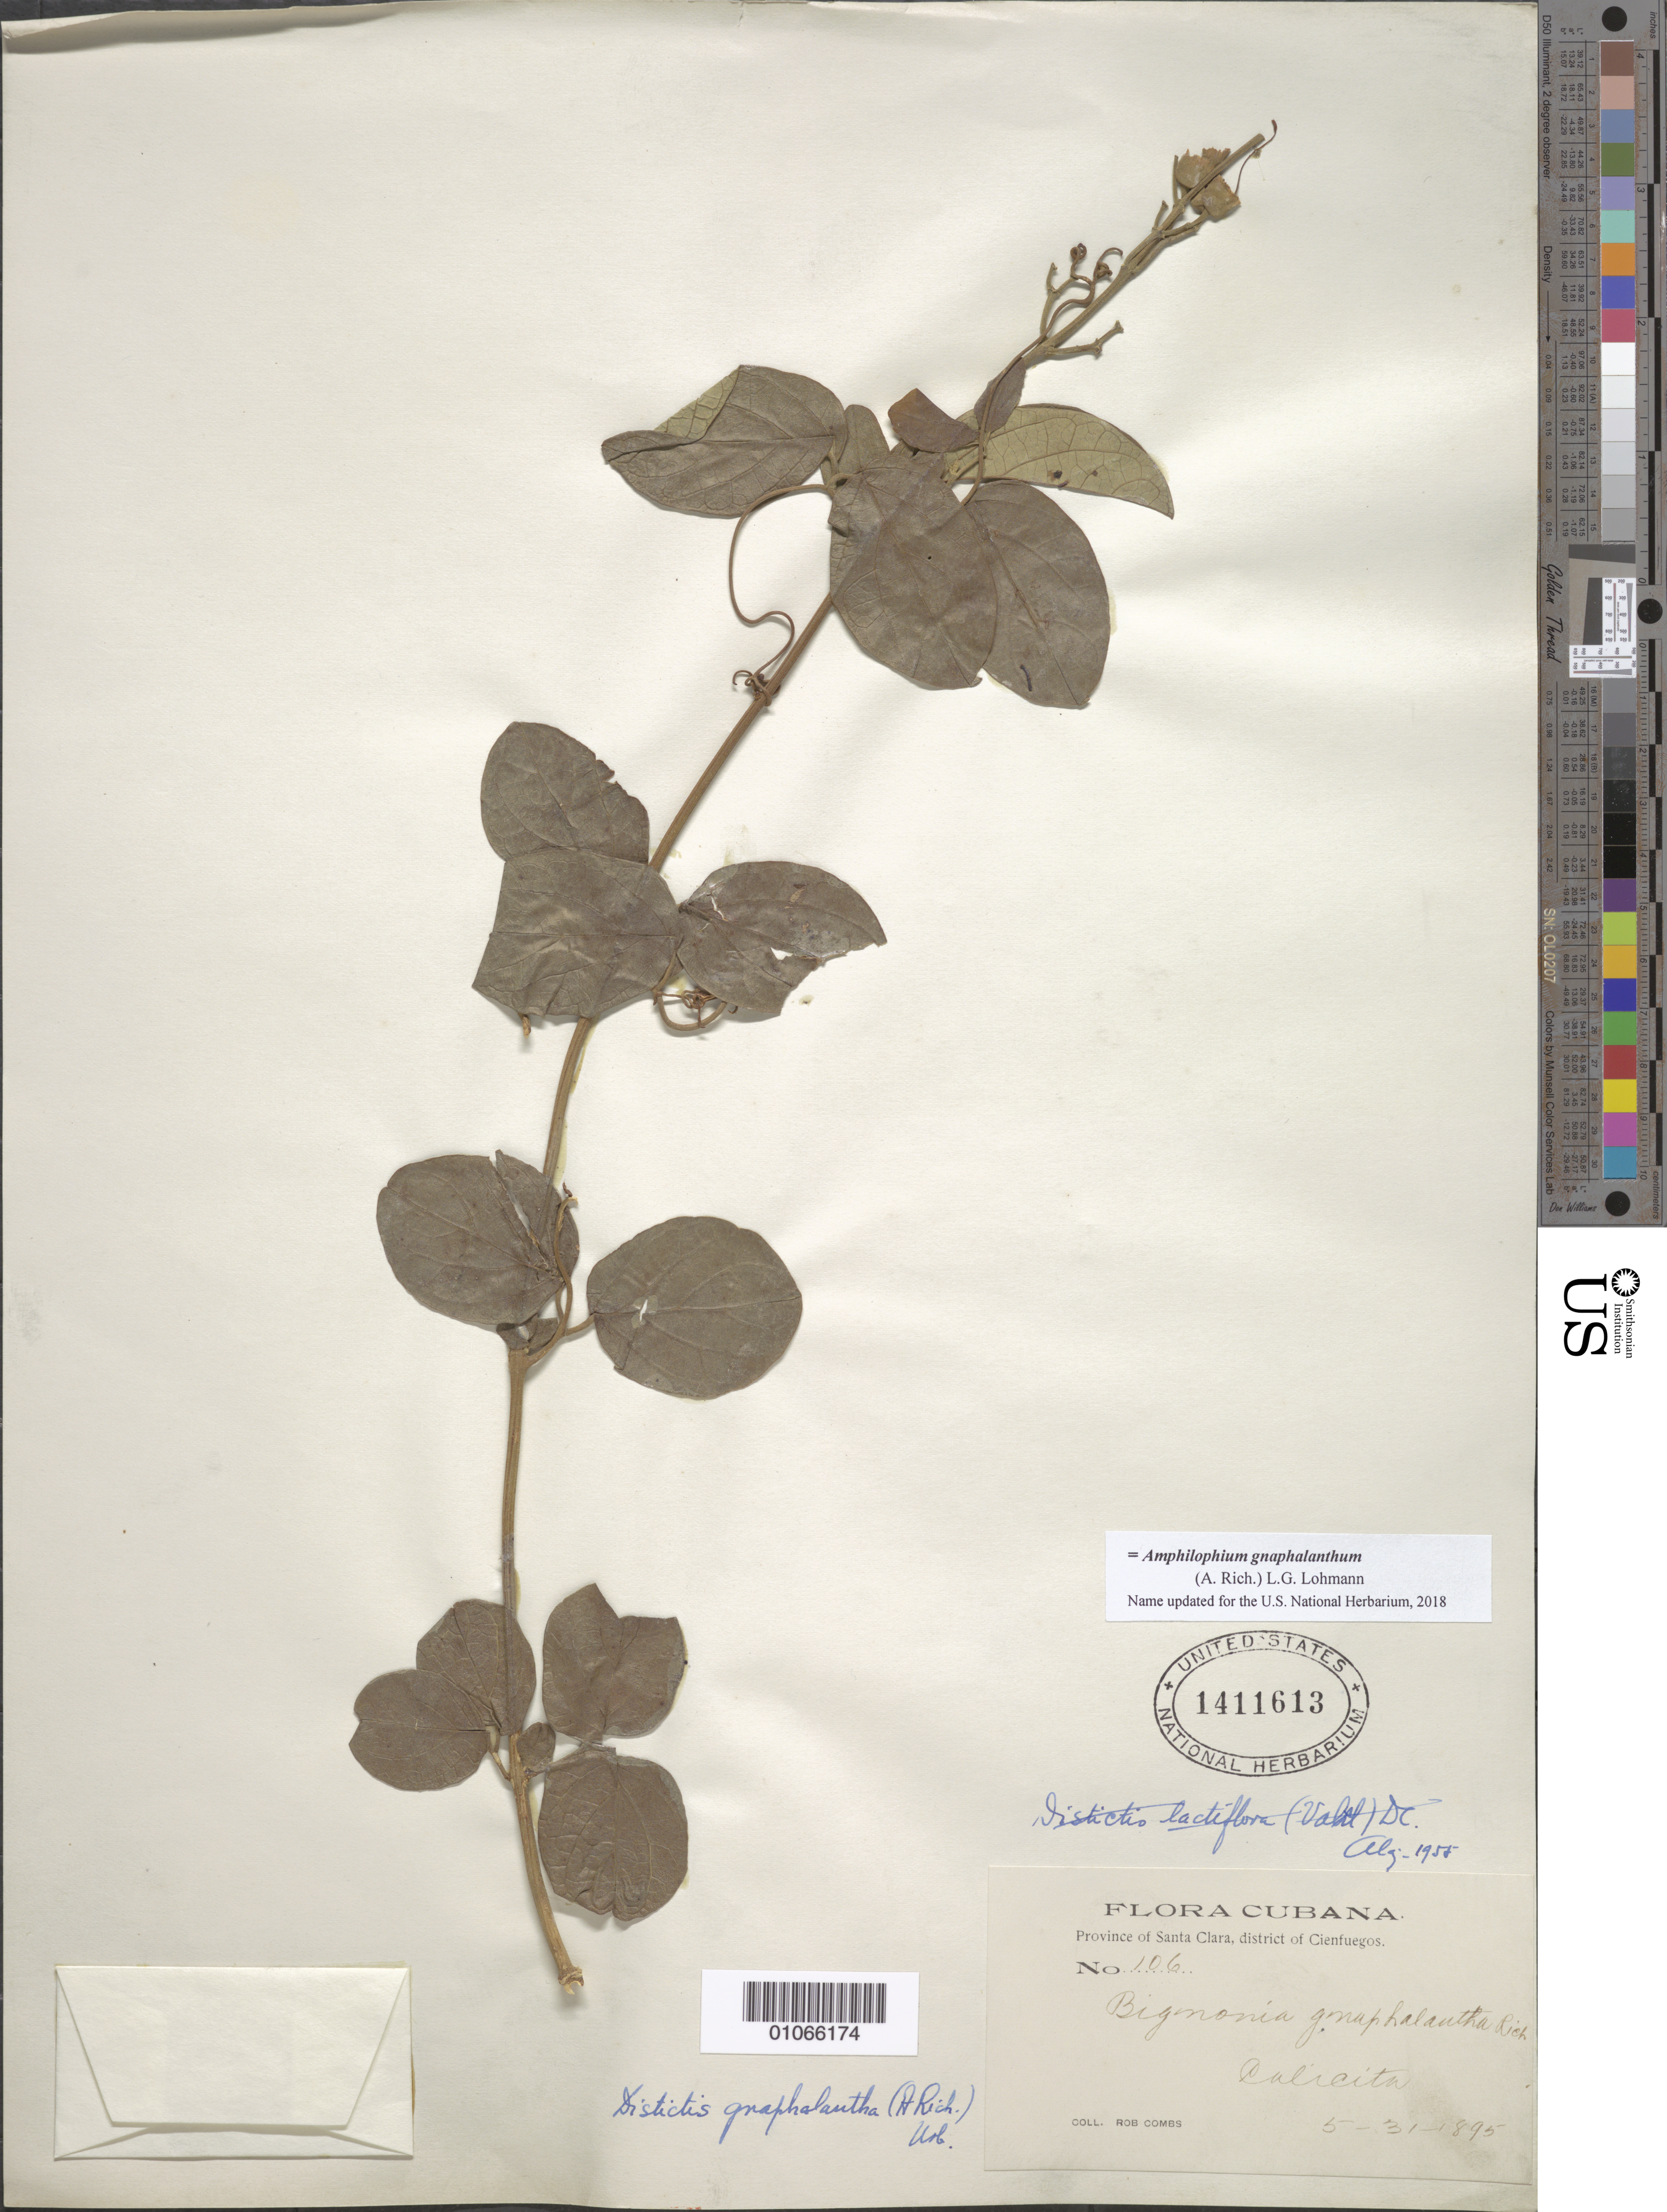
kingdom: Plantae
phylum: Tracheophyta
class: Magnoliopsida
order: Lamiales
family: Bignoniaceae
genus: Amphilophium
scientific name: Amphilophium gnaphalanthum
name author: (A. Rich.) L.G. Lohmann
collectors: R. Combs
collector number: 106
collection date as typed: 31 May 1895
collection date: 1895-05-31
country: Cuba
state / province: Cienfuegos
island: Cuba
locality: Province of Santa Clara, district of Cienfuegos Calicita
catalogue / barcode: US 1411613